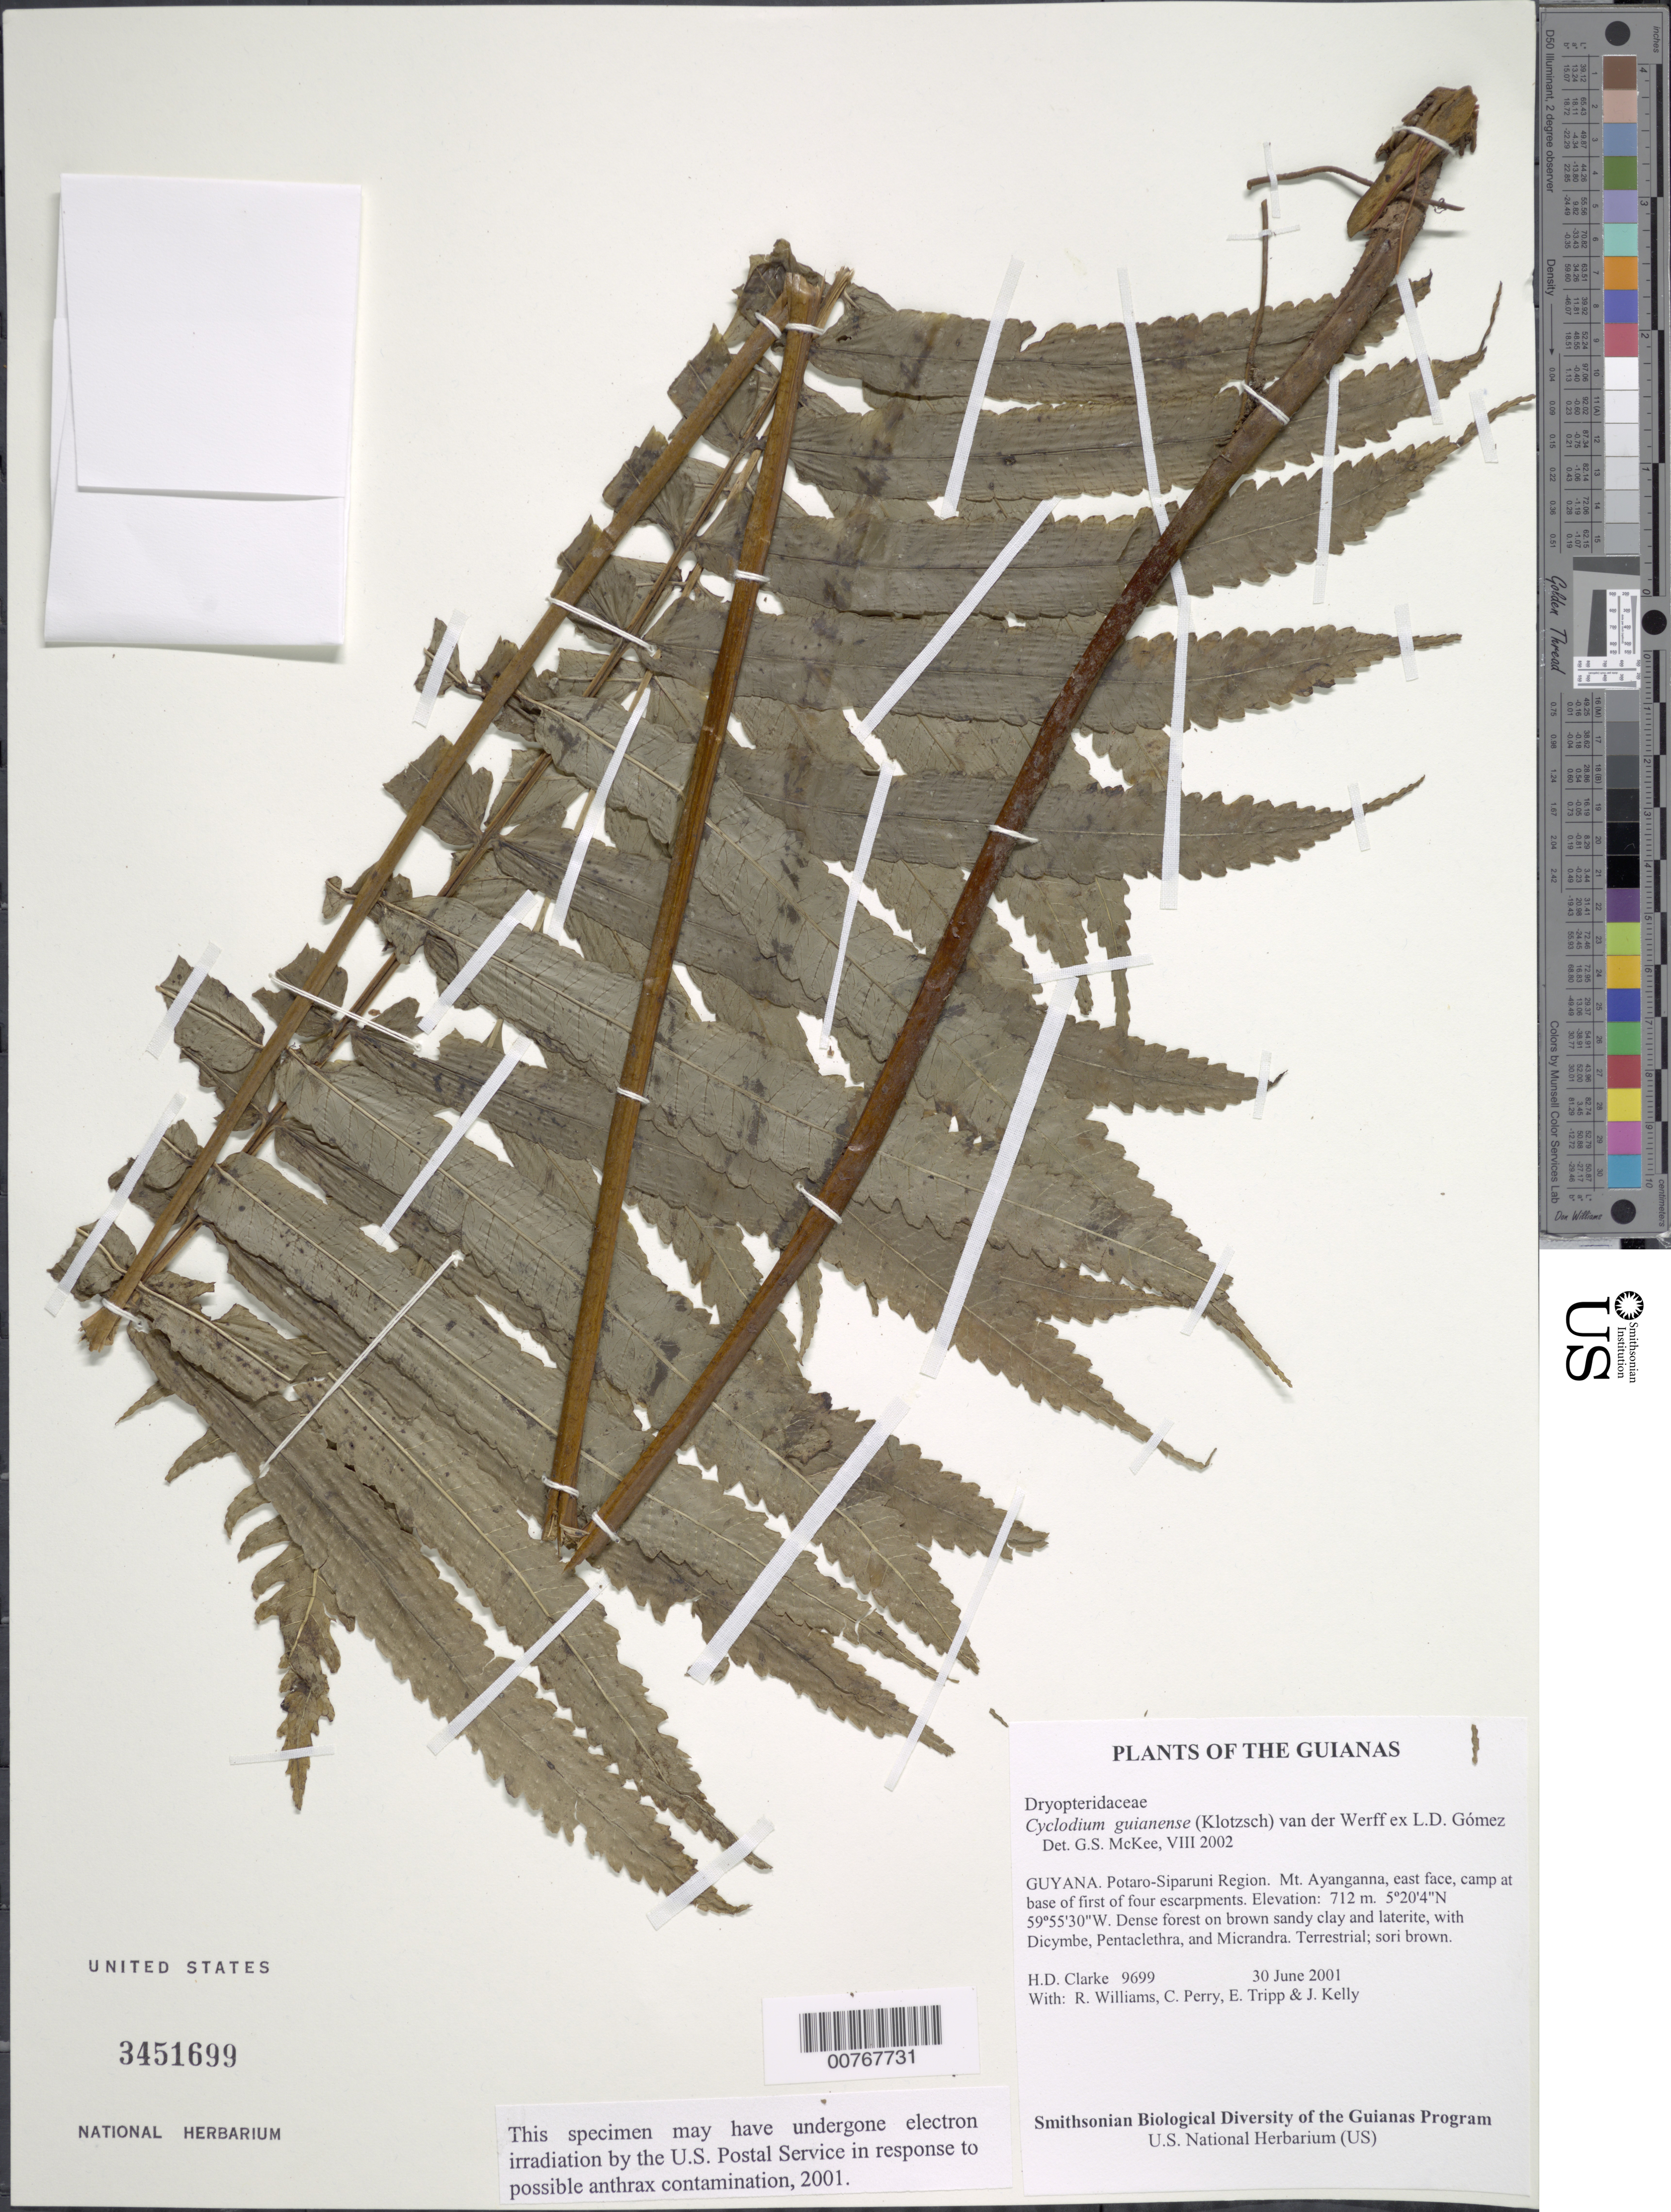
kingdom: Plantae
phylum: Tracheophyta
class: Polypodiopsida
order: Polypodiales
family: Dryopteridaceae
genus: Cyclodium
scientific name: Cyclodium guianense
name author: (Klotzsch) van der Werff ex L.D. Gómez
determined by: McKee, G. S., (US), NMNH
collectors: H. D. Clarke, R. Williams, C. Perry, E. Tripp & J. Kelly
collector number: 9699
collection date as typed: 30 June 2001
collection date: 2001-06-30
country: Guyana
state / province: Potaro-Siparuni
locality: Mt. Ayanganna, east face, camp at base of first of four escarpments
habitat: Dense forest on brown sandy clay and laterite, with Dicymbe, Pentaclethra, and Micrandra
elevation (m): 712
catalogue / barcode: US 3451699